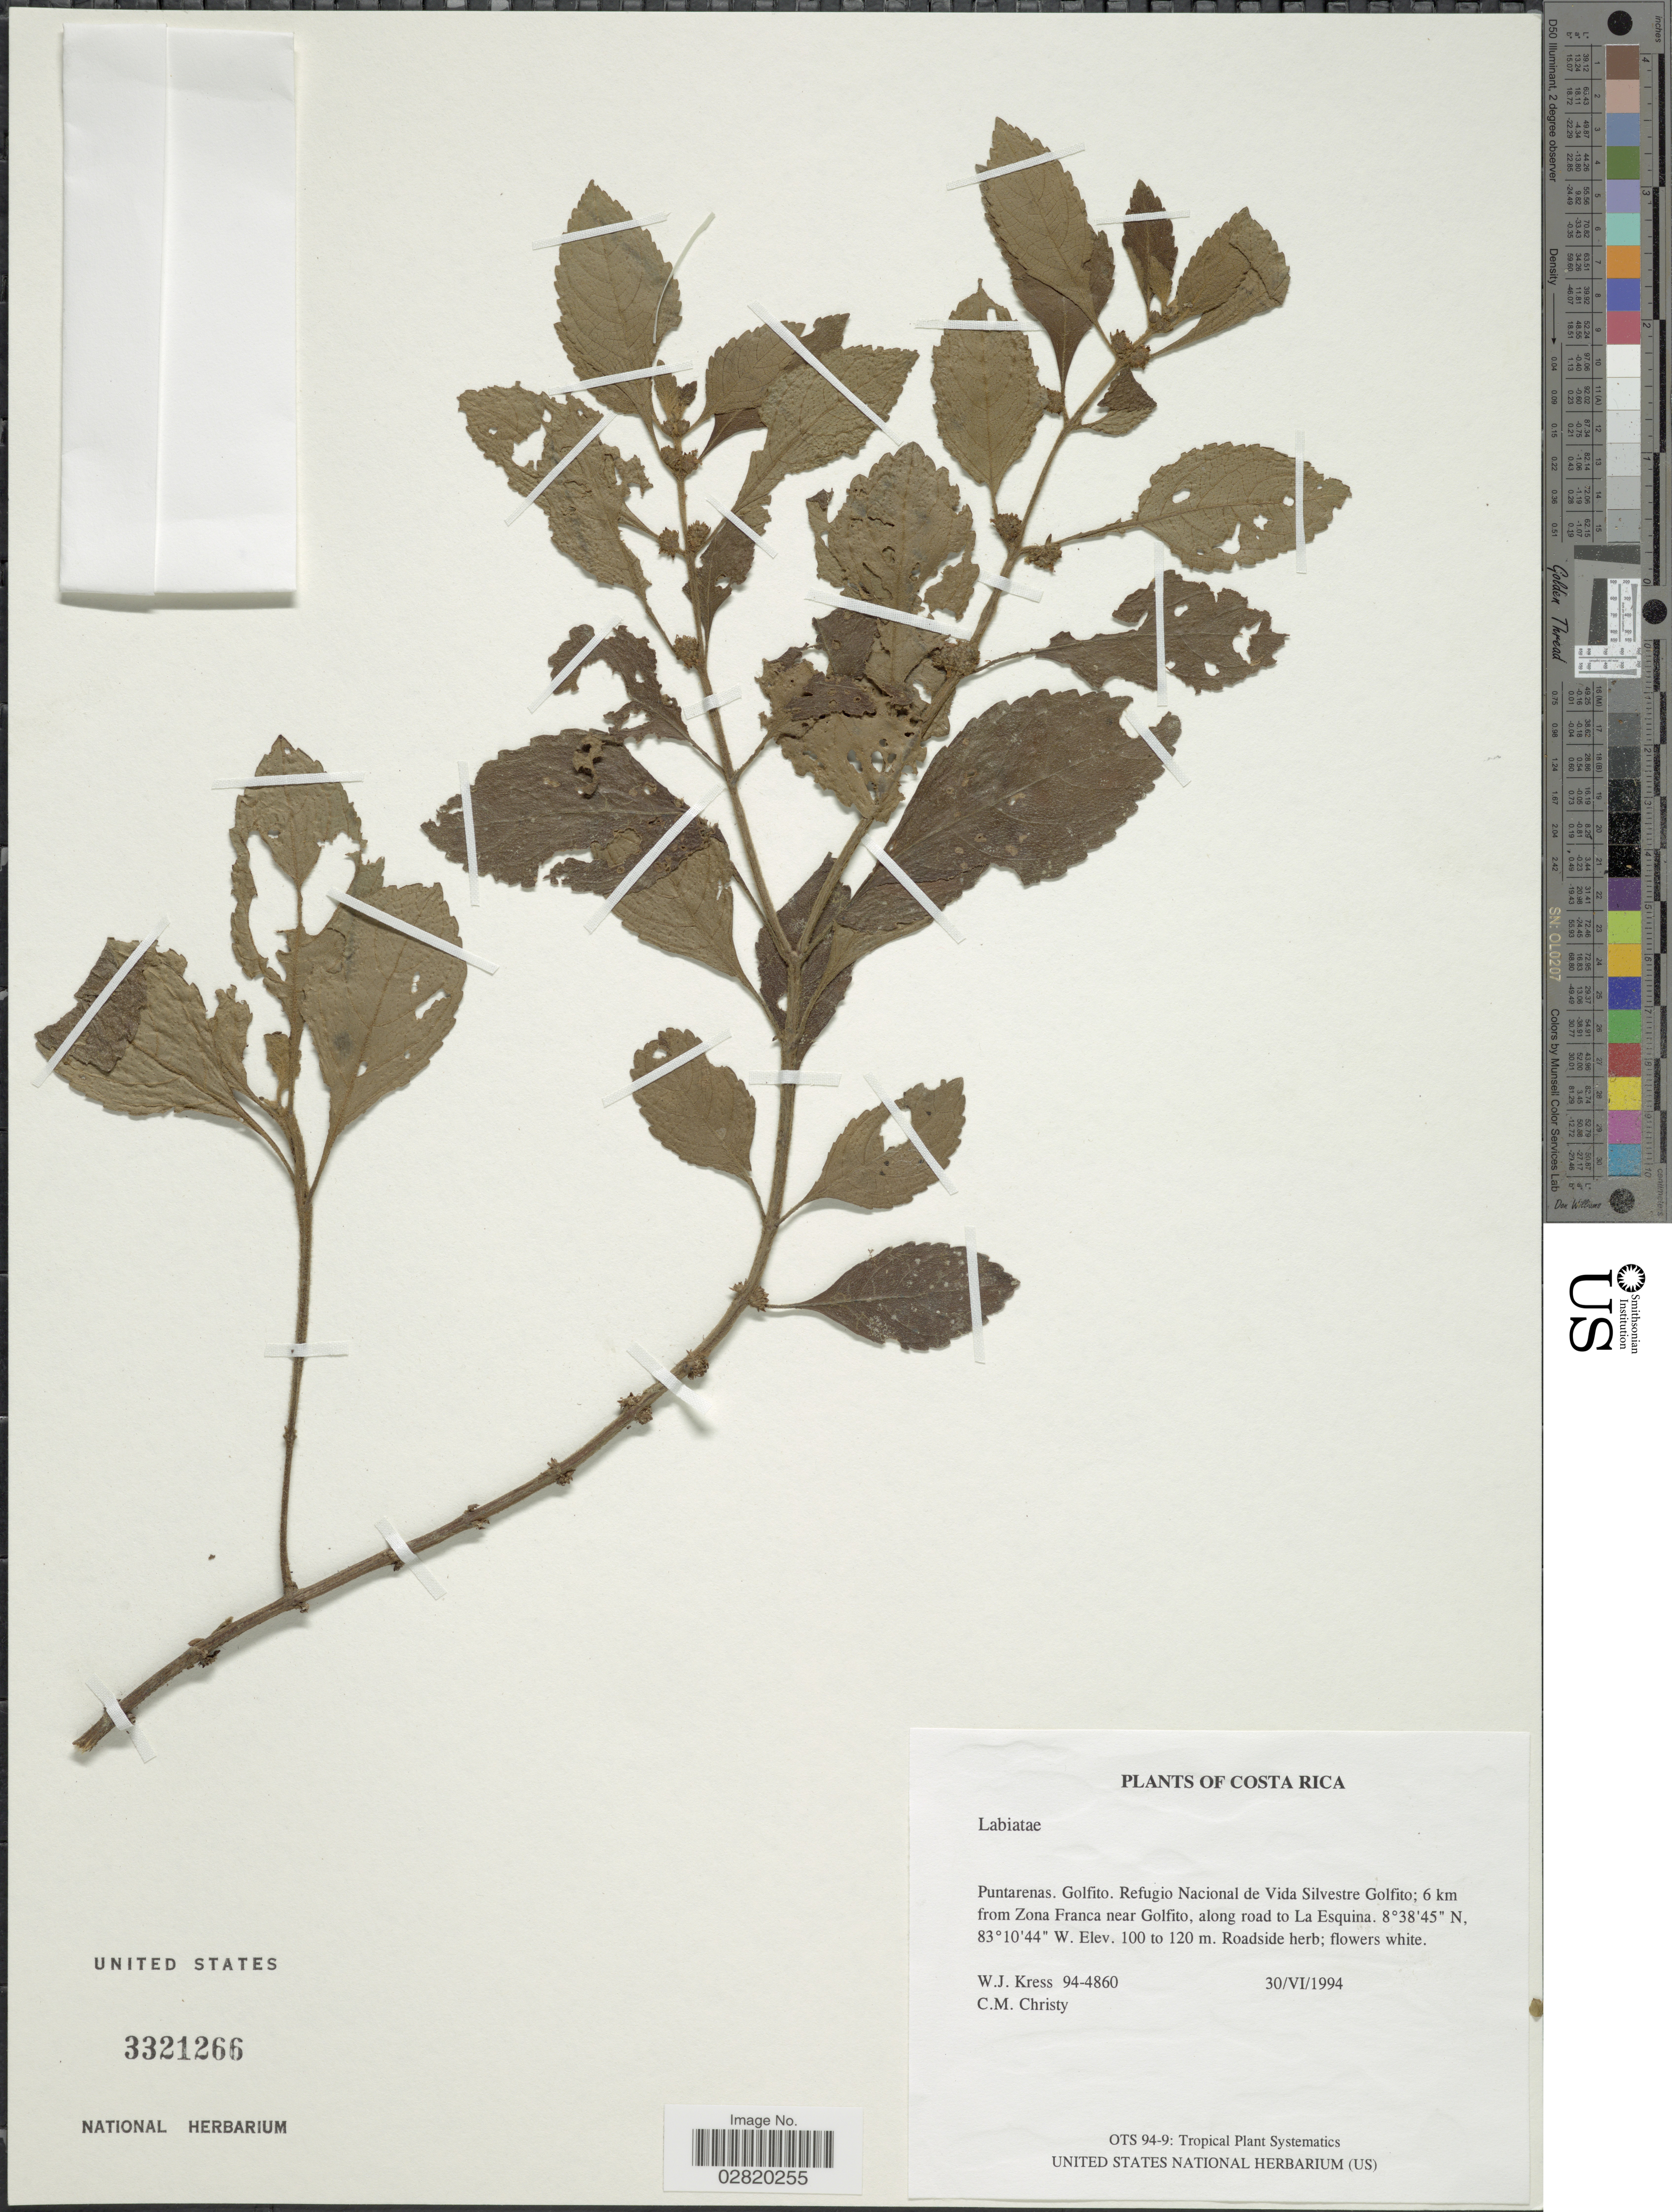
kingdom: Plantae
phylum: Tracheophyta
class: Magnoliopsida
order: Lamiales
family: Lamiaceae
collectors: W. J. Kress & C. M. Christy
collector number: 94-4860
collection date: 1994-06-30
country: Costa Rica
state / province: Puntarenas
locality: Golfito. Refugio Nacional de Vida Silvestre Golfito; 6 km from Zona Franca near Golfito, along road to La Esquina.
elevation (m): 100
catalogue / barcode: US 3321266